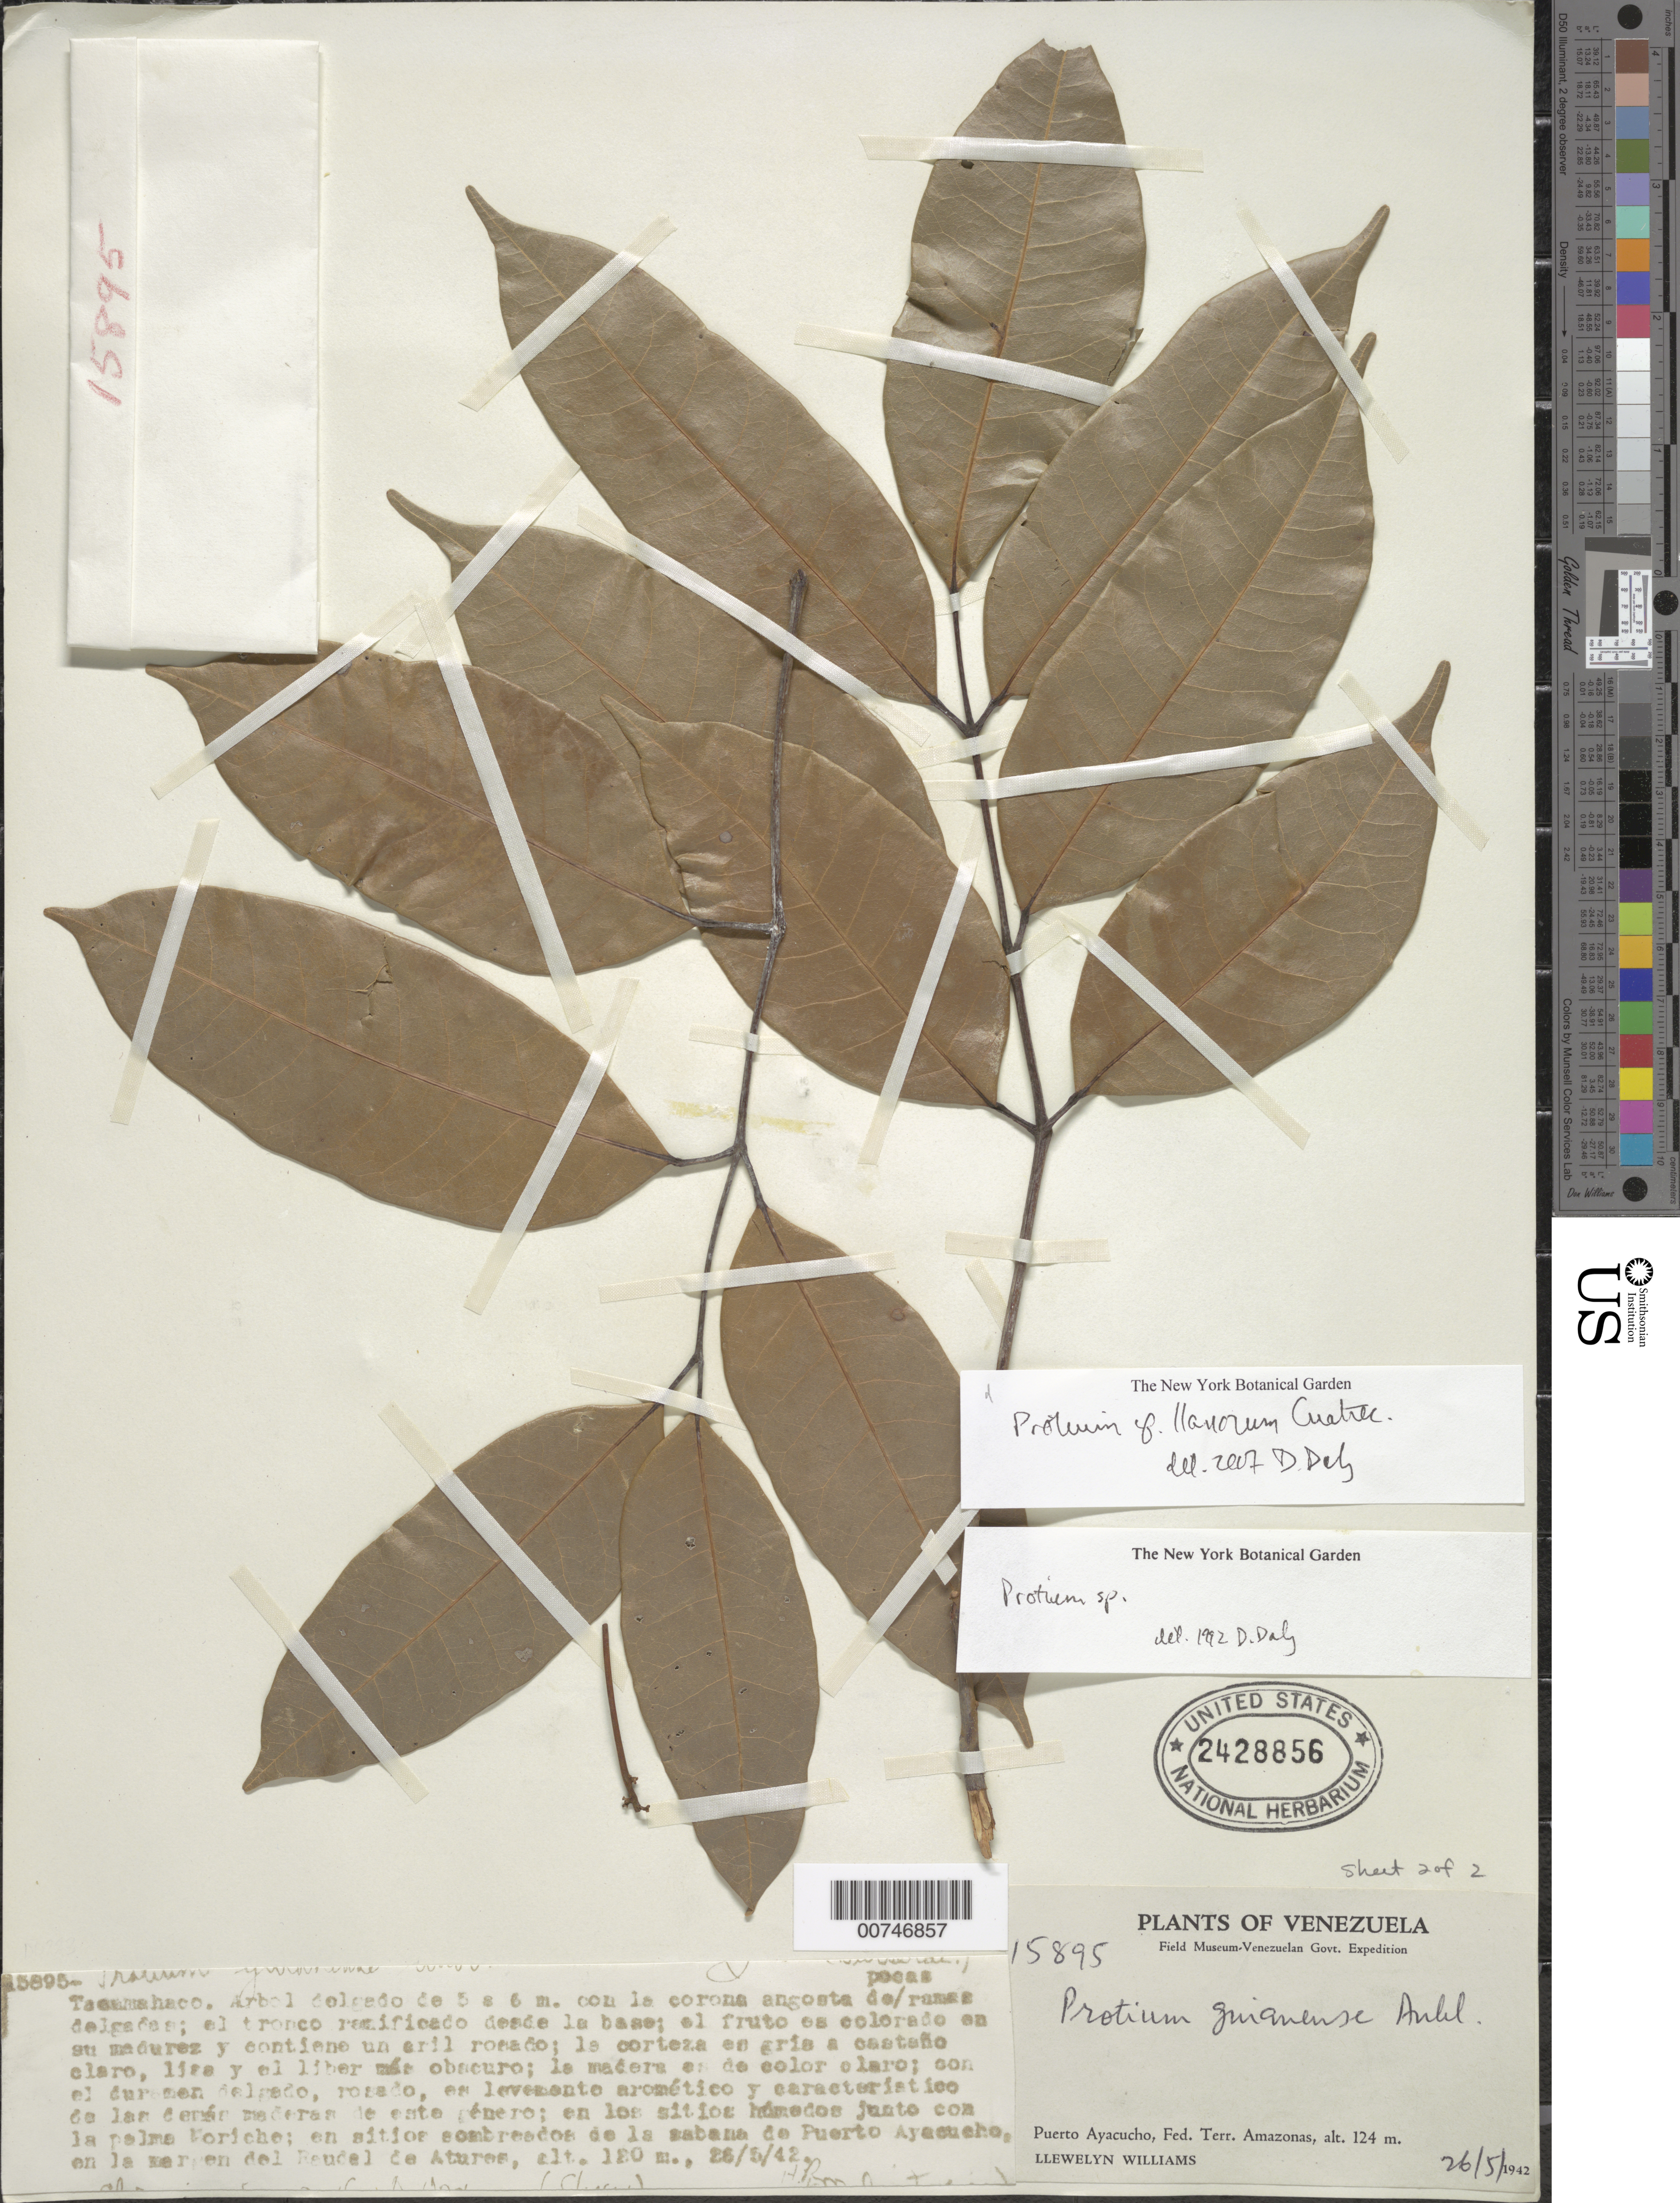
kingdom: Plantae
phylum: Tracheophyta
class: Magnoliopsida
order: Sapindales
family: Burseraceae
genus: Protium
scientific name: Protium llanorum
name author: Cuatrec.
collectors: Ll. Williams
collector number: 15895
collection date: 1942-05-26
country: Venezuela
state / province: Amazonas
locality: Puerto Ayacucho, en la mergen del Reudel de Atures. Fed. Terr. Amazonas.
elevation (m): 124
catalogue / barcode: US 2428856